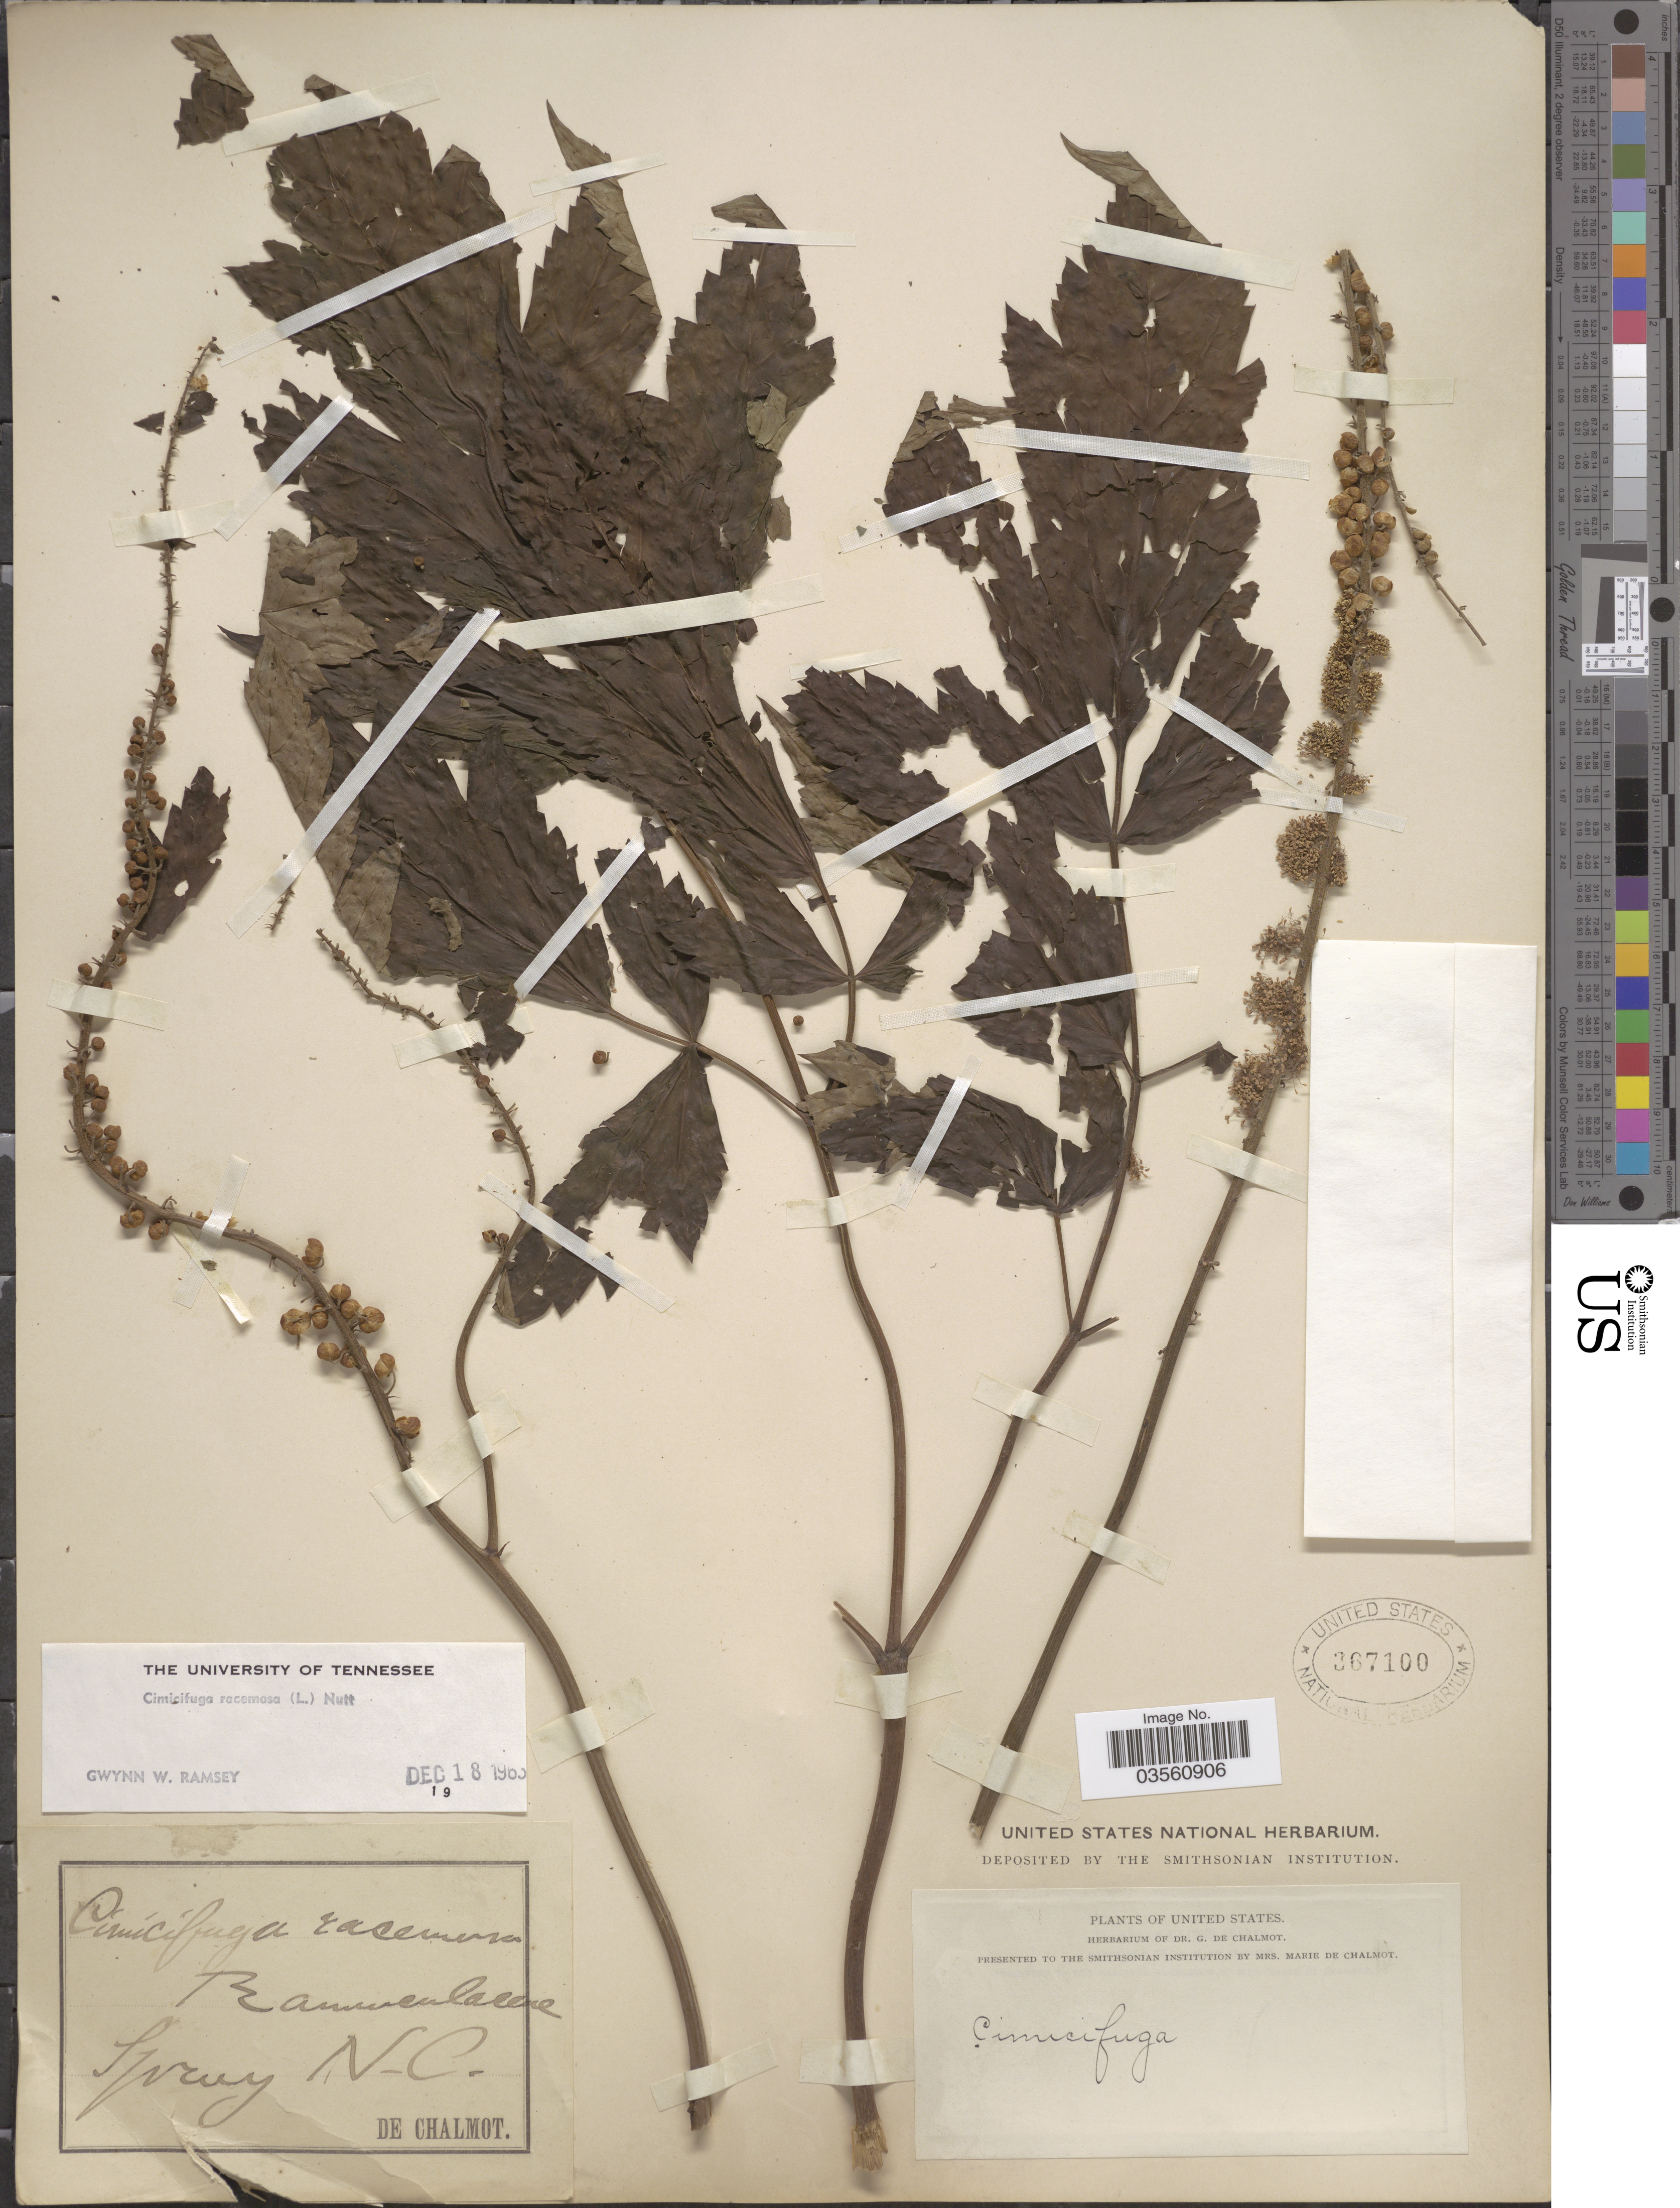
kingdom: Plantae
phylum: Tracheophyta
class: Magnoliopsida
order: Ranunculales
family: Ranunculaceae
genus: Actaea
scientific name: Actaea racemosa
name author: L.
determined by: Strong, M. T., (US), Smithsonian Institution - National Museum of Natural History (UNITED STATES)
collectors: G. de Chalmot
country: United States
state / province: North Carolina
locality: Spray.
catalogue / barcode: US 367100